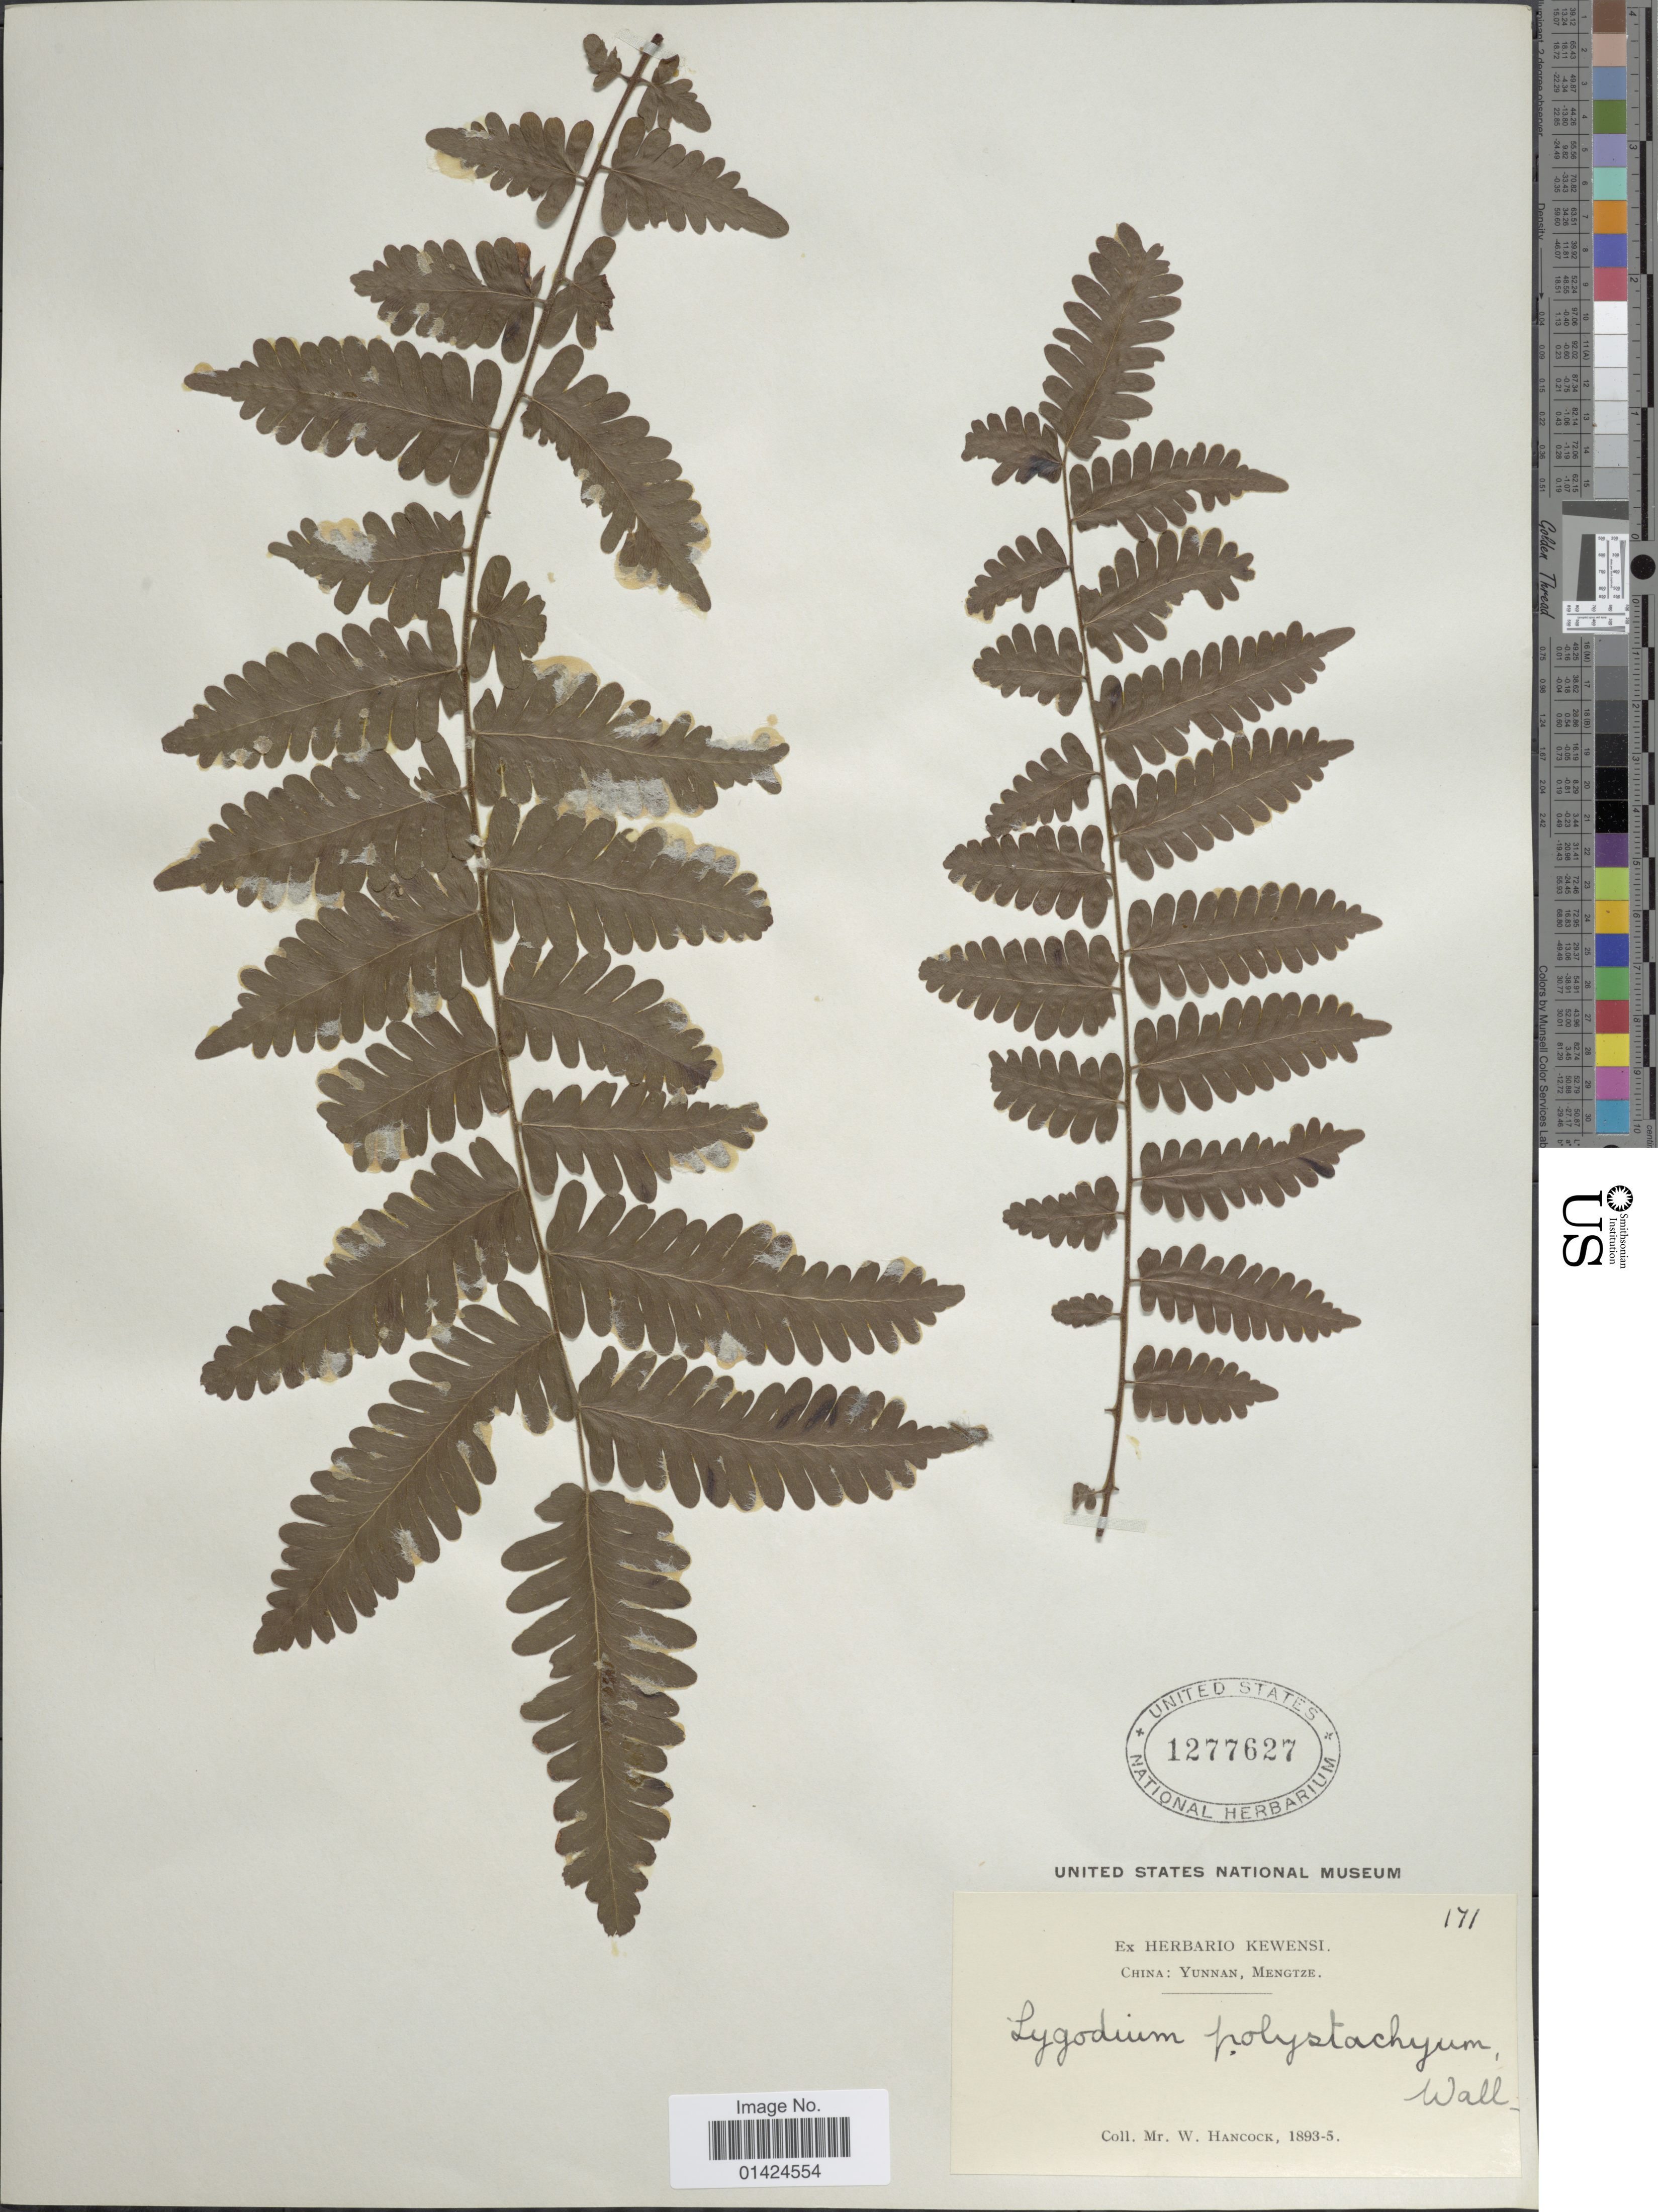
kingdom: Plantae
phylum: Tracheophyta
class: Polypodiopsida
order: Schizaeales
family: Lygodiaceae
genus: Lygodium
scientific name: Lygodium polystachyum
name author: Wall. ex T. Moore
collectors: W. Hancock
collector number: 171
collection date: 1893/1895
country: China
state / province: Yunnan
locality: Mengtze.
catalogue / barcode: US 1277627